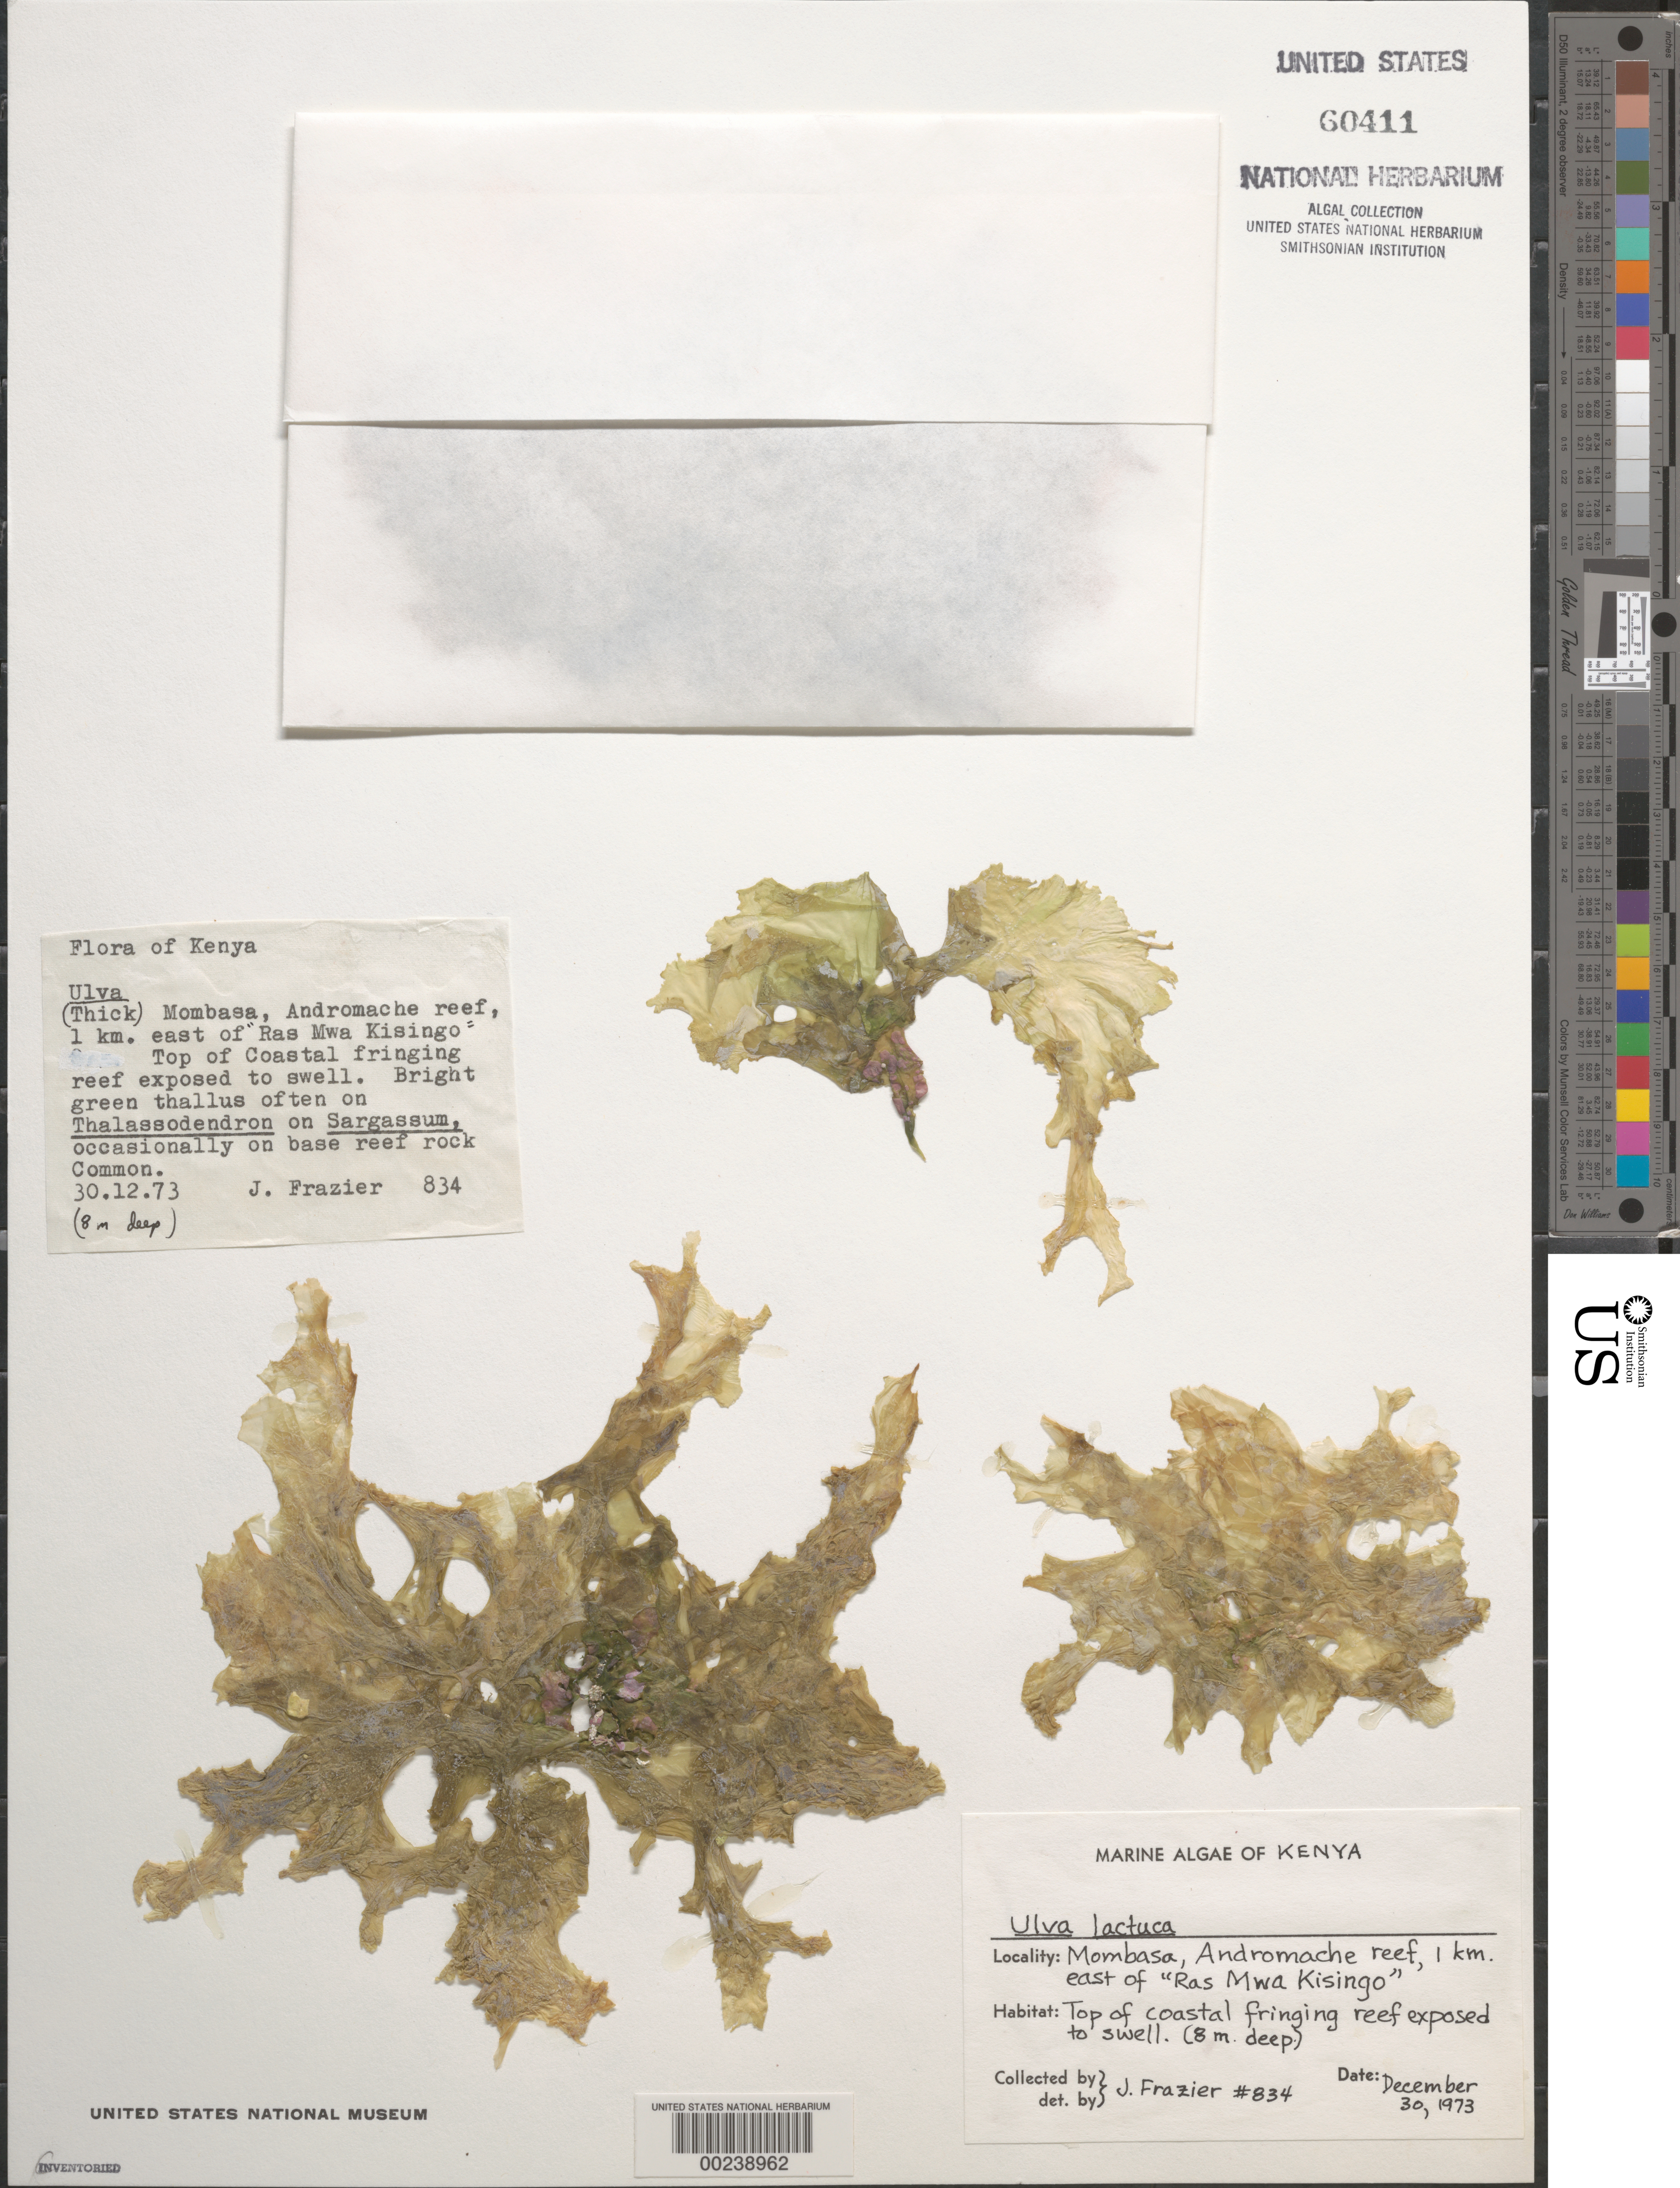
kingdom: Plantae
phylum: Chlorophyta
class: Ulvophyceae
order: Ulvales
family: Ulvaceae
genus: Ulva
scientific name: Ulva lactuca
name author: L.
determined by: Algae name updating Project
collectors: J. Frazier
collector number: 834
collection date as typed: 30 Dec 1973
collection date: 1973-12-30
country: Kenya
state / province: Mombasa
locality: Andromache Reef, 1 km east of Ras Mwa Kisingo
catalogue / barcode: US 60411